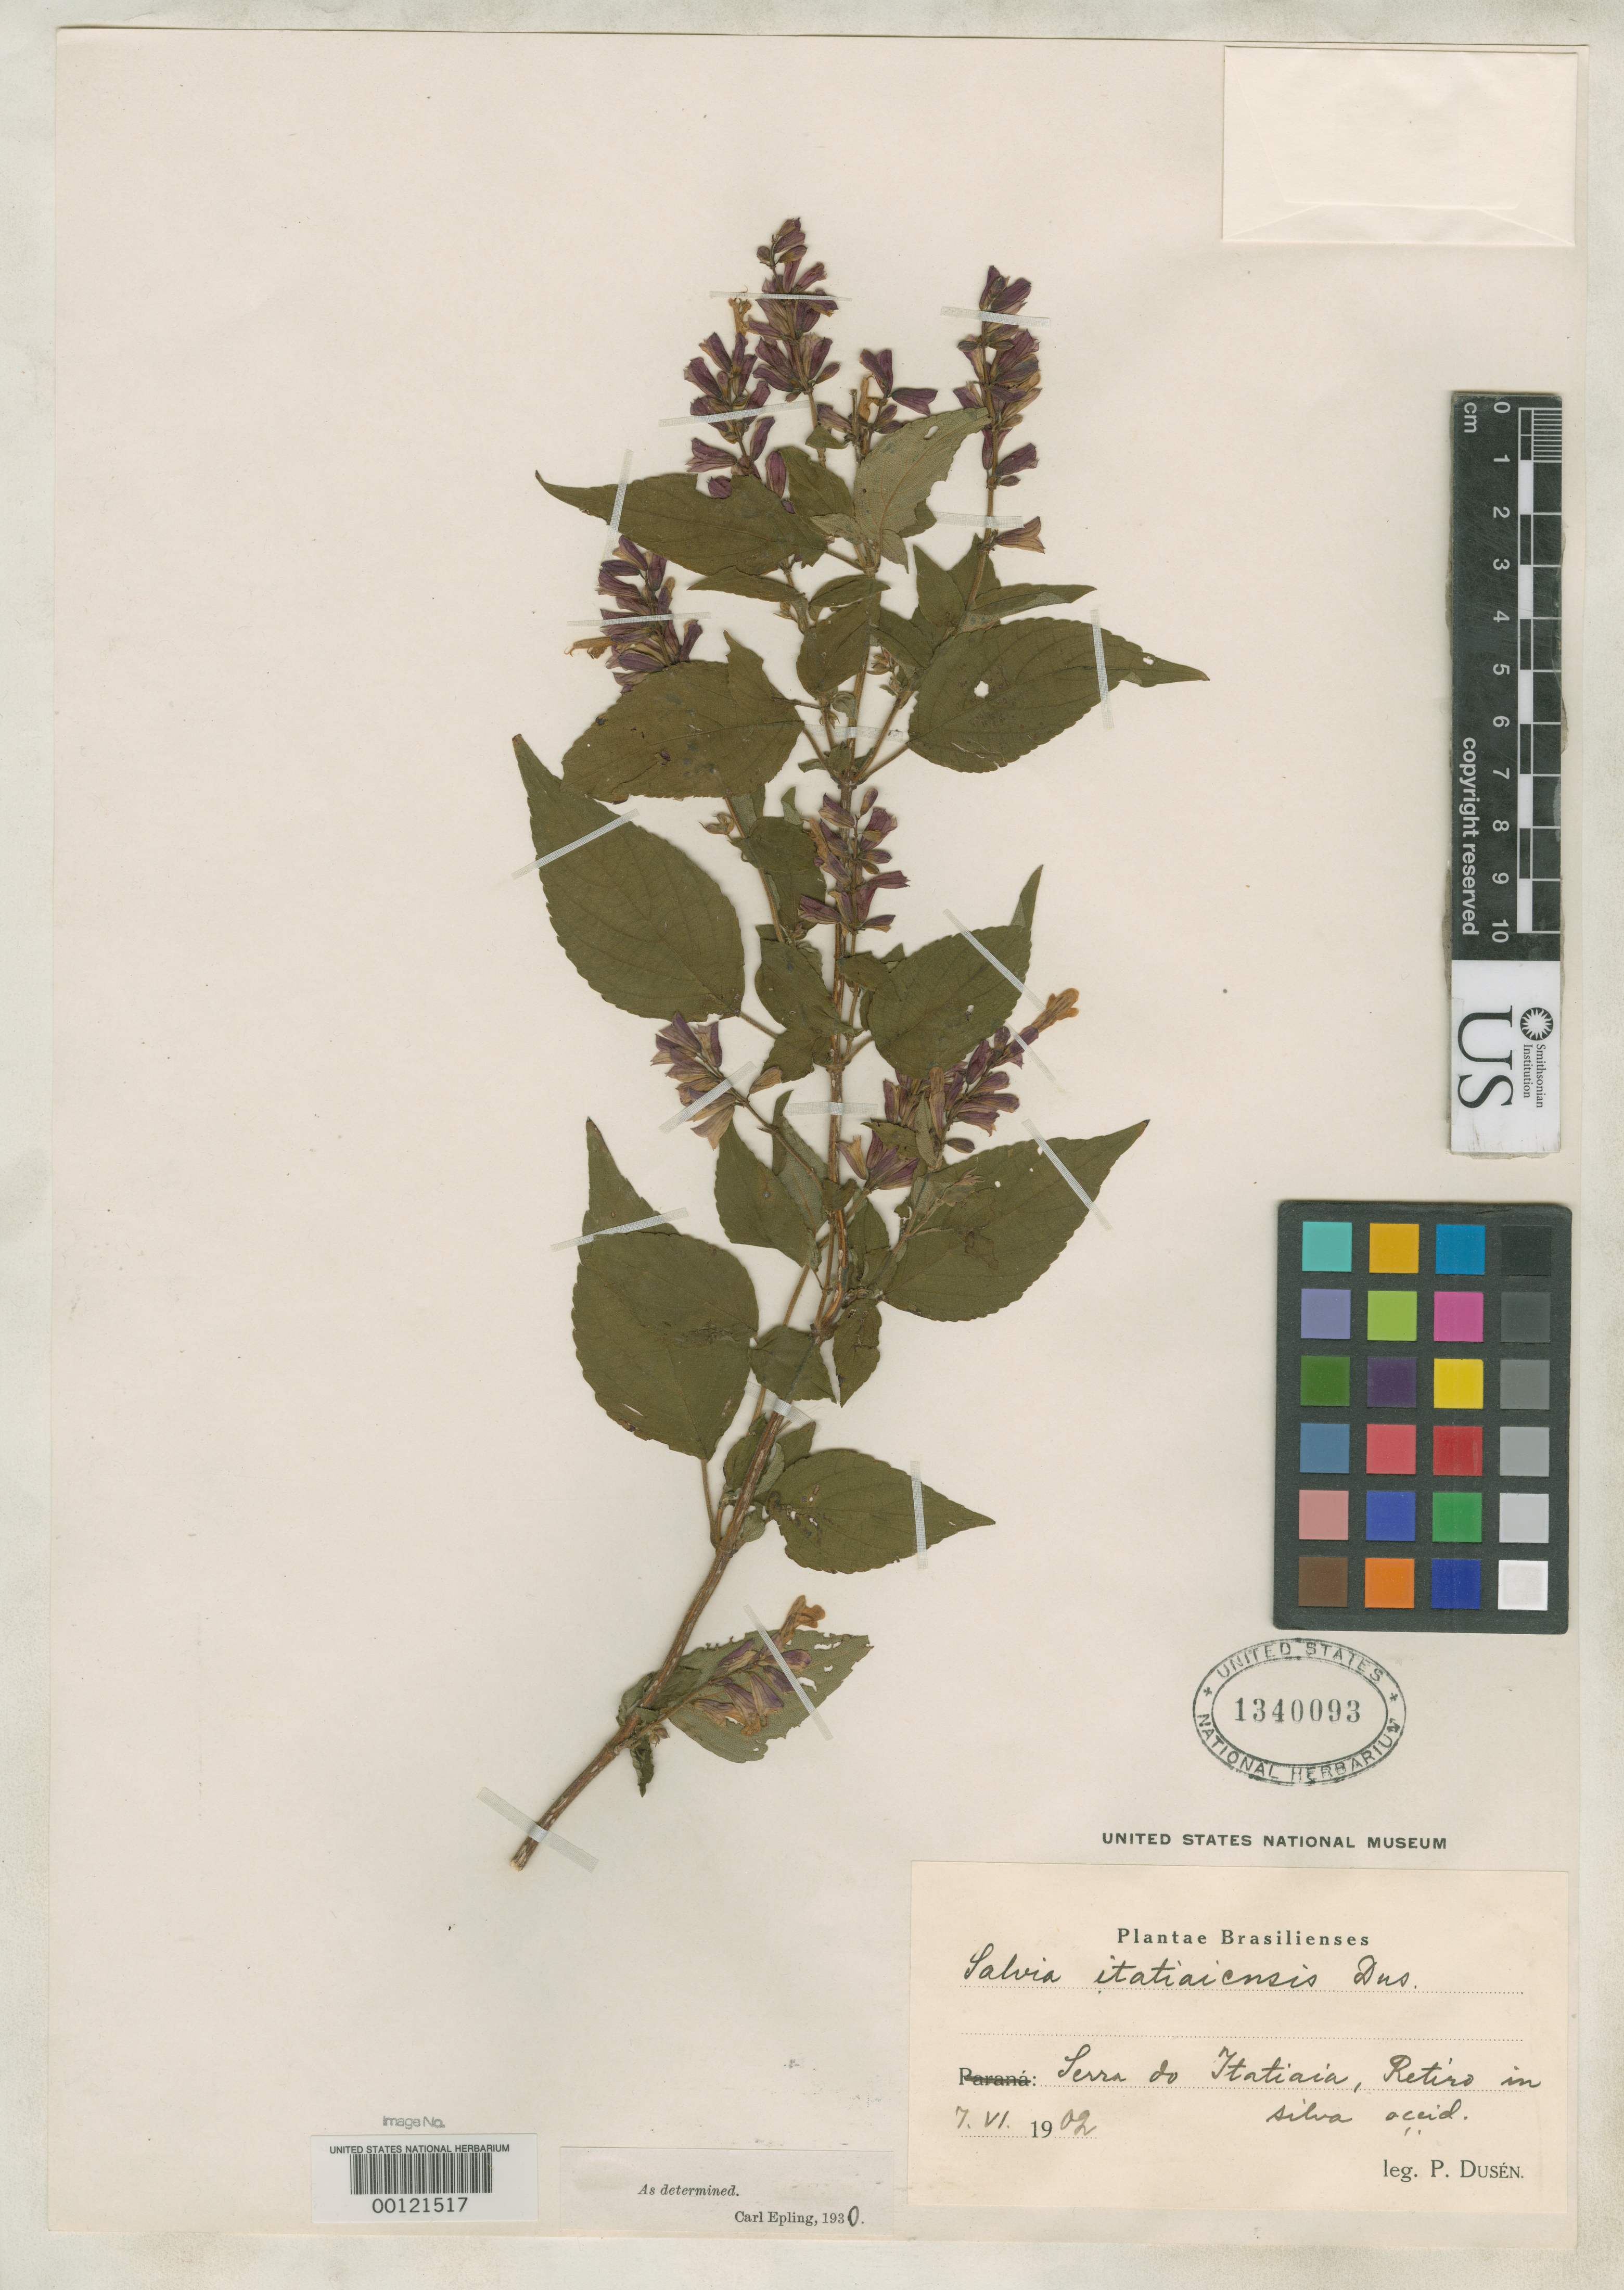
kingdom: Plantae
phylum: Tracheophyta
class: Magnoliopsida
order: Lamiales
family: Lamiaceae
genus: Salvia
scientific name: Salvia itatiaiensis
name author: Dusén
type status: Possible Isotype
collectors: P. Dusén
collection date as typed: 07 Jun 1902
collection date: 1902-06-07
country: Brazil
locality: Reliro; Serra do Itatiaia.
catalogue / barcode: US 1340093